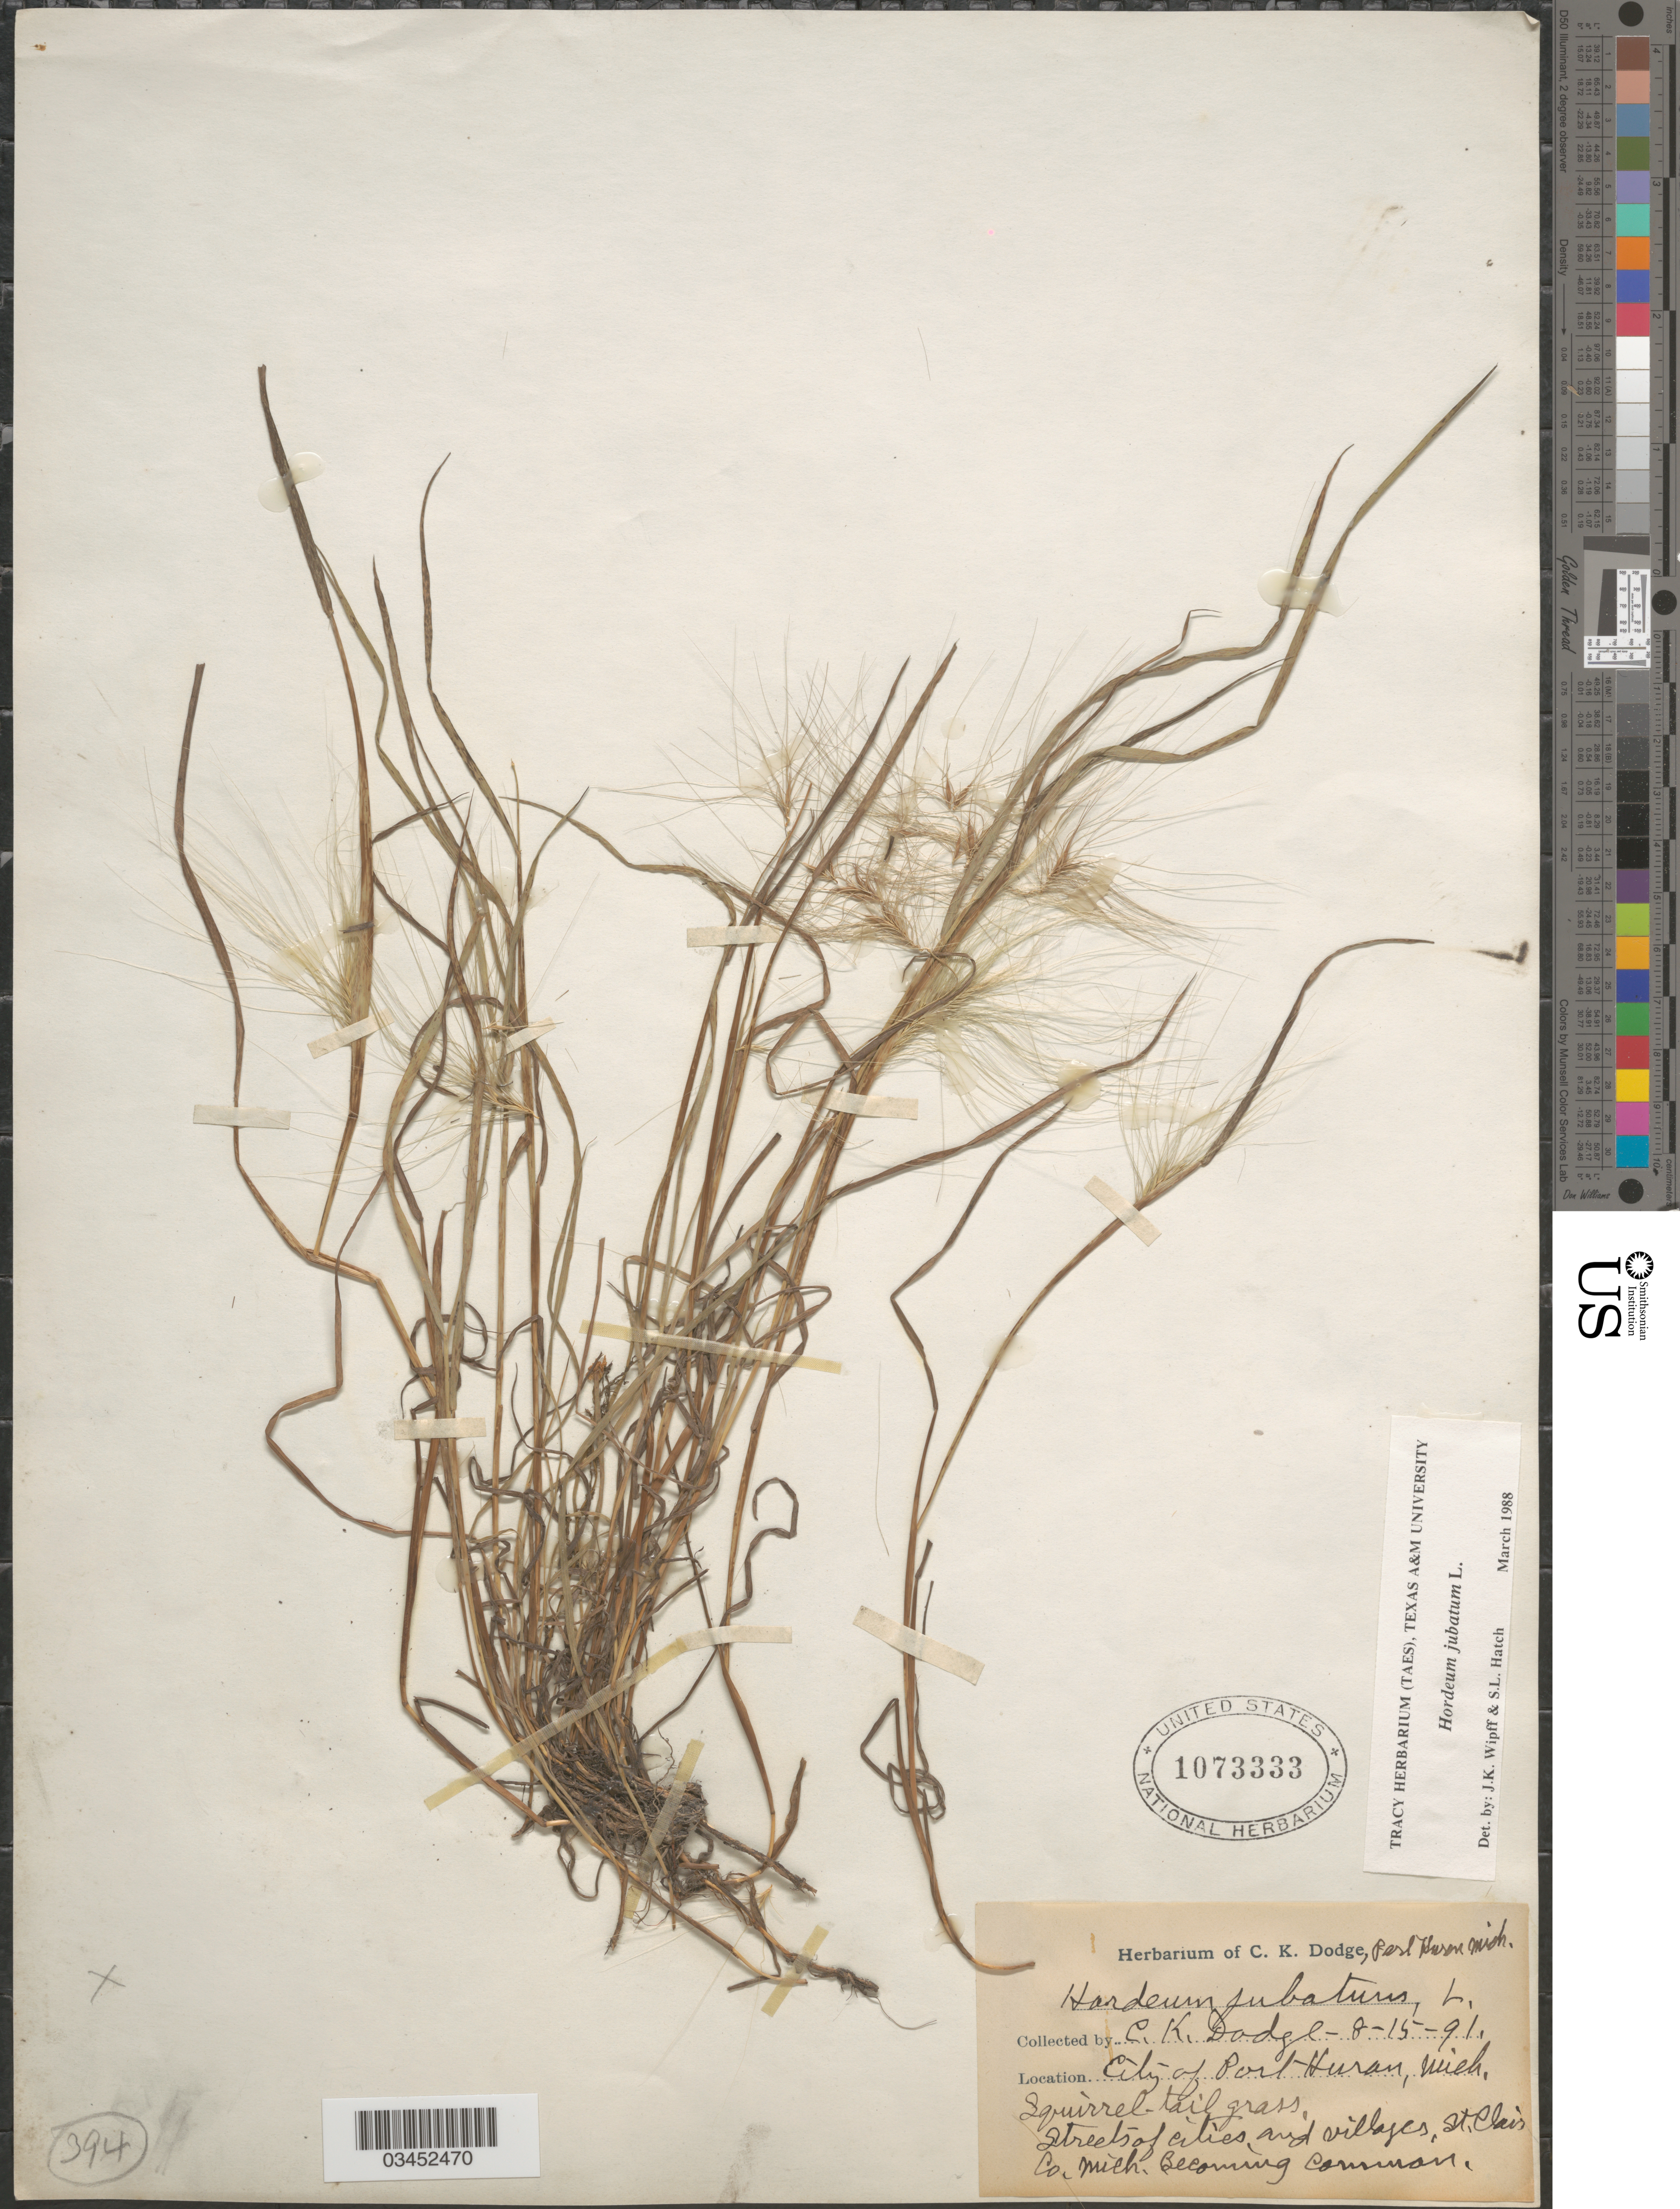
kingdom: Plantae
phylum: Tracheophyta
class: Liliopsida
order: Poales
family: Poaceae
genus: Hordeum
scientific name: Hordeum jubatum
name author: L.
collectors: C. Dodge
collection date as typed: Transcribed d/m/y: 15/8/91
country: United States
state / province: Michigan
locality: Port Huron. City of Port Huron.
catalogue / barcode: US 1073333